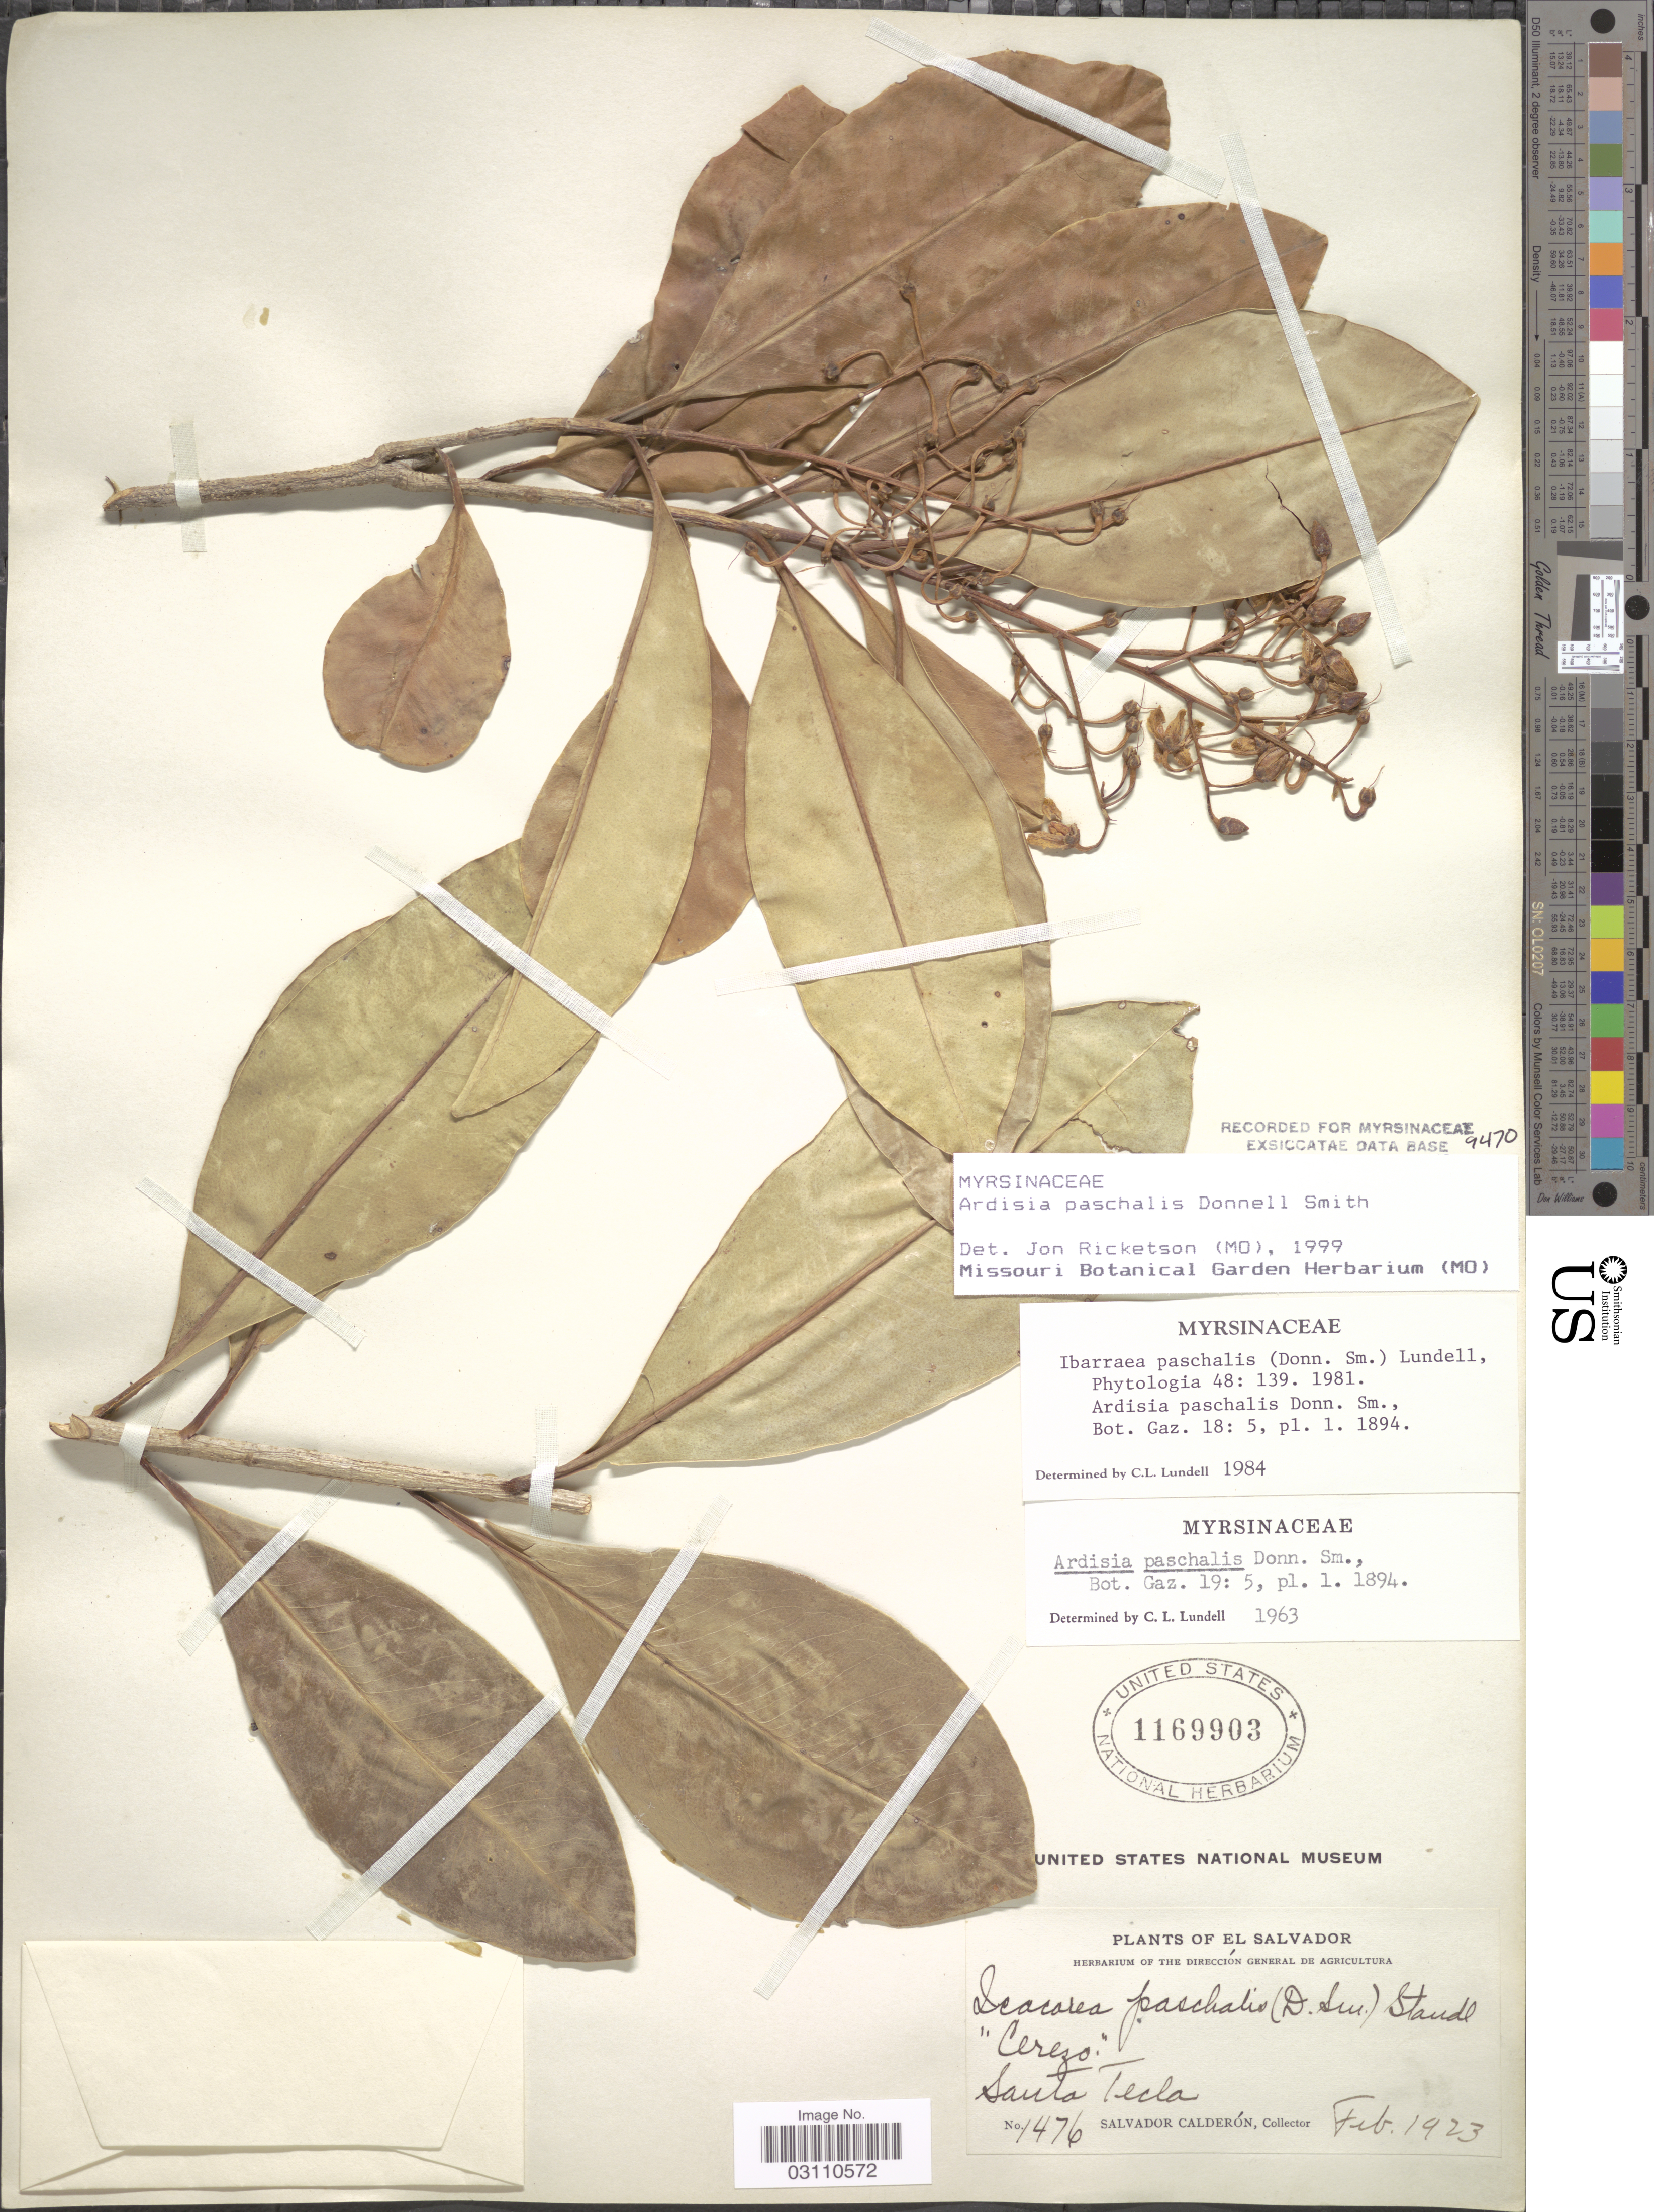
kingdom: Plantae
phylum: Tracheophyta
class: Magnoliopsida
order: Ericales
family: Primulaceae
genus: Ardisia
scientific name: Ardisia paschalis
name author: Donn. Sm.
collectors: S. Calderón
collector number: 1476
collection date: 1923-02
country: El Salvador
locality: Santa Tecla.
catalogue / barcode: US 1169903